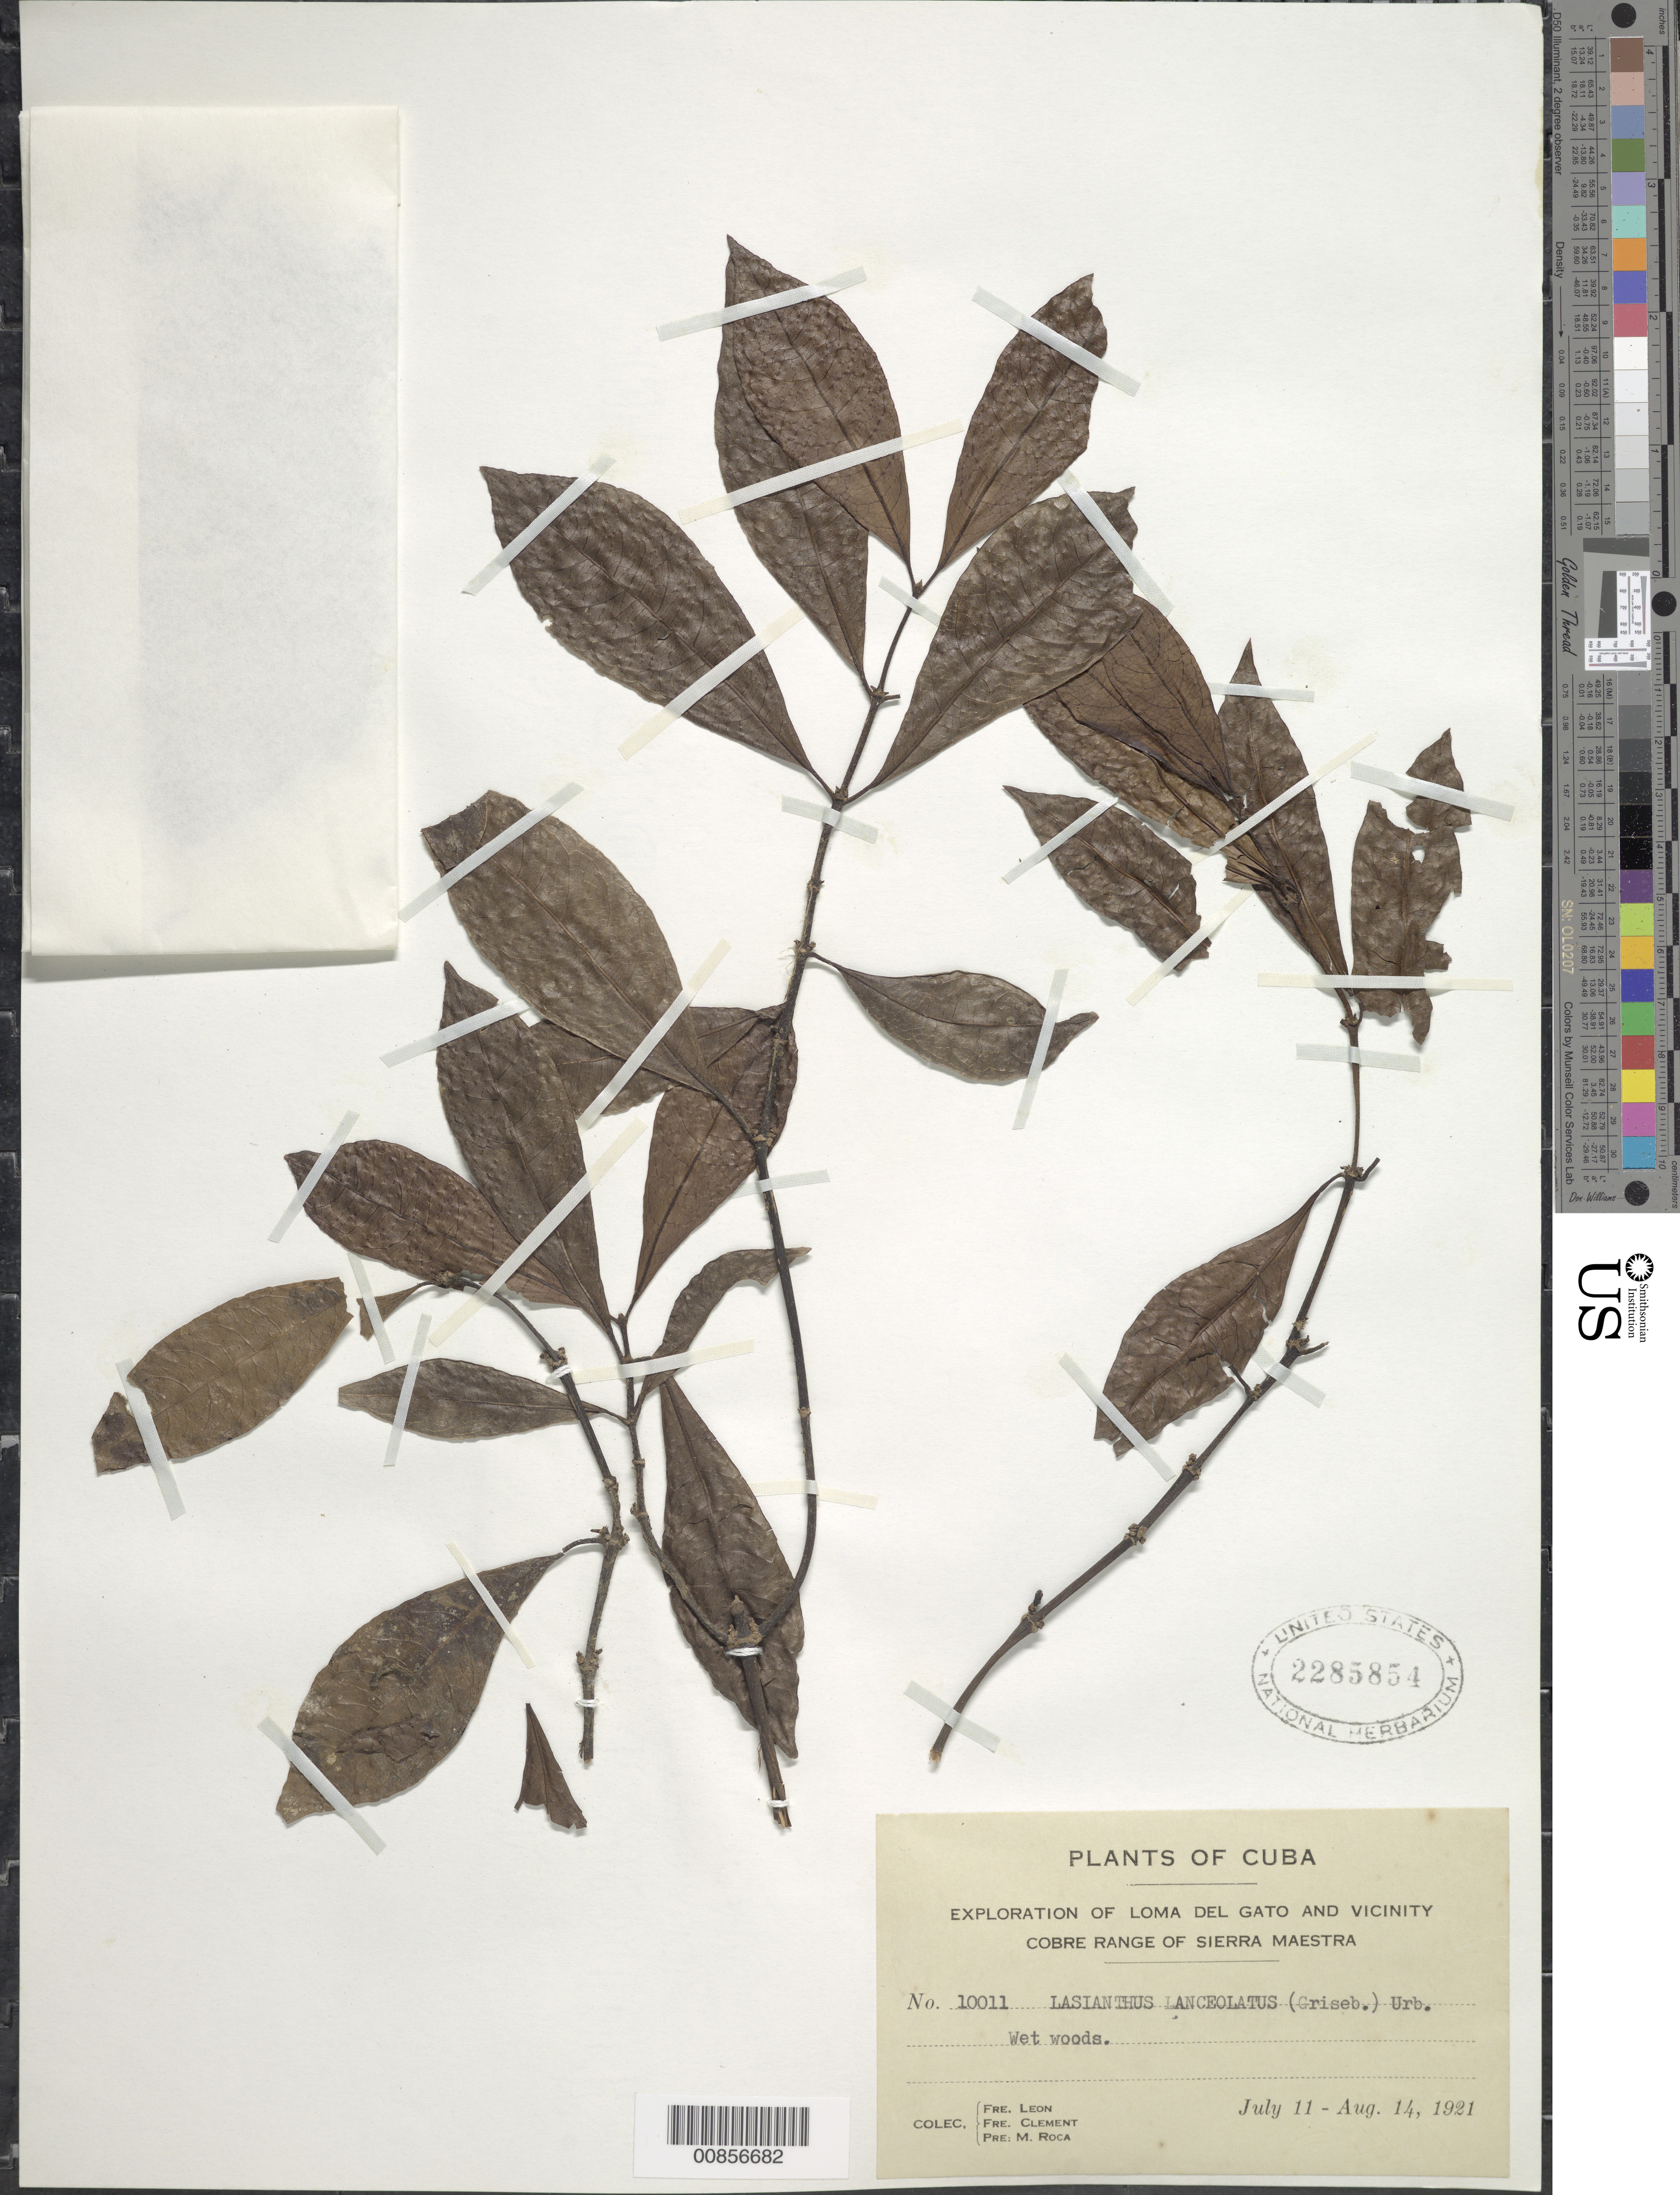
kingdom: Plantae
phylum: Tracheophyta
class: Magnoliopsida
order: Gentianales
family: Rubiaceae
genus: Lasianthus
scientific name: Lasianthus lanceolatus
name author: (Griseb.) Urb.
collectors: Bro. León, B. Clement & M. Roca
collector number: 10011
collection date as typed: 11 Jul 1921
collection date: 1921-07-11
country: Cuba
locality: Loma del Gato and vicinity. Cobre Range of Sierra Maestra.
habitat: Wet woods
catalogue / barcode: US 2285854